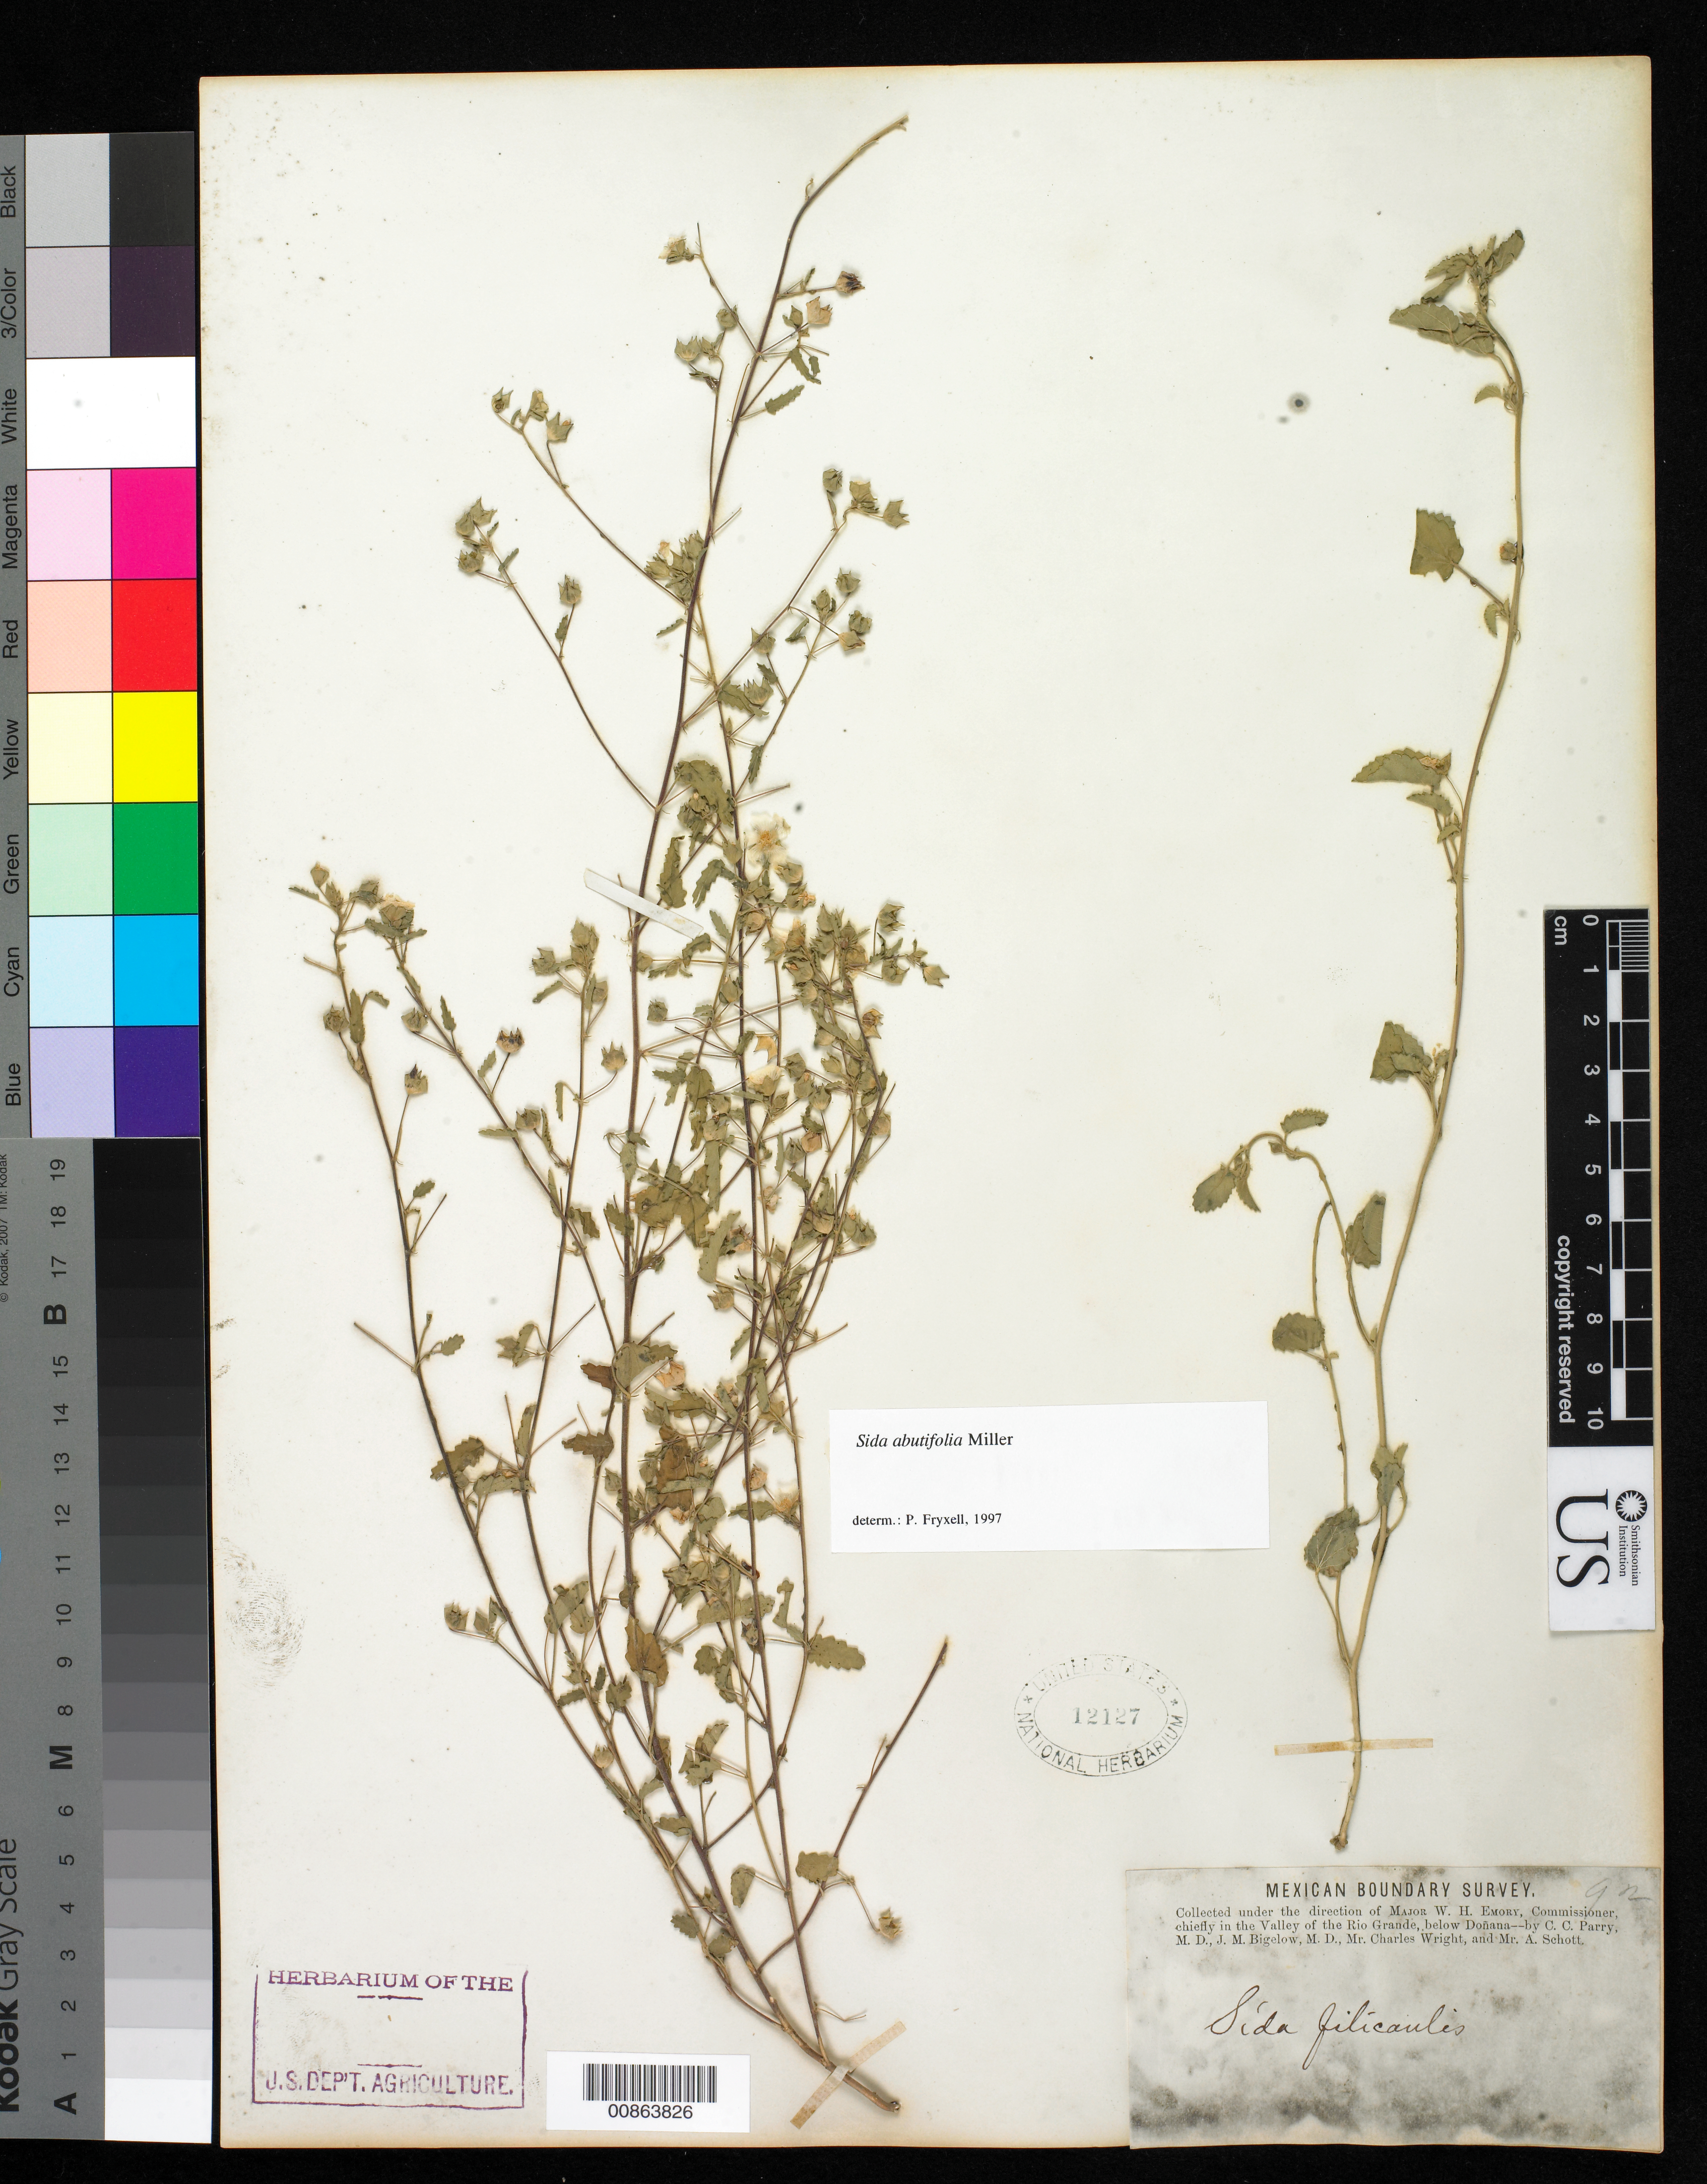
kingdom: Plantae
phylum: Tracheophyta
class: Magnoliopsida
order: Malvales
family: Malvaceae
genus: Sida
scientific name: Sida abutilifolia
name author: Mill.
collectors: C. C. Parry, J. M. Bigelow, C. Wright & A. C. V. Schott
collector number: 92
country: United States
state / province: New Mexico / Texas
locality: Valley of the Rio Grande, below Doñana.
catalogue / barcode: US 12127